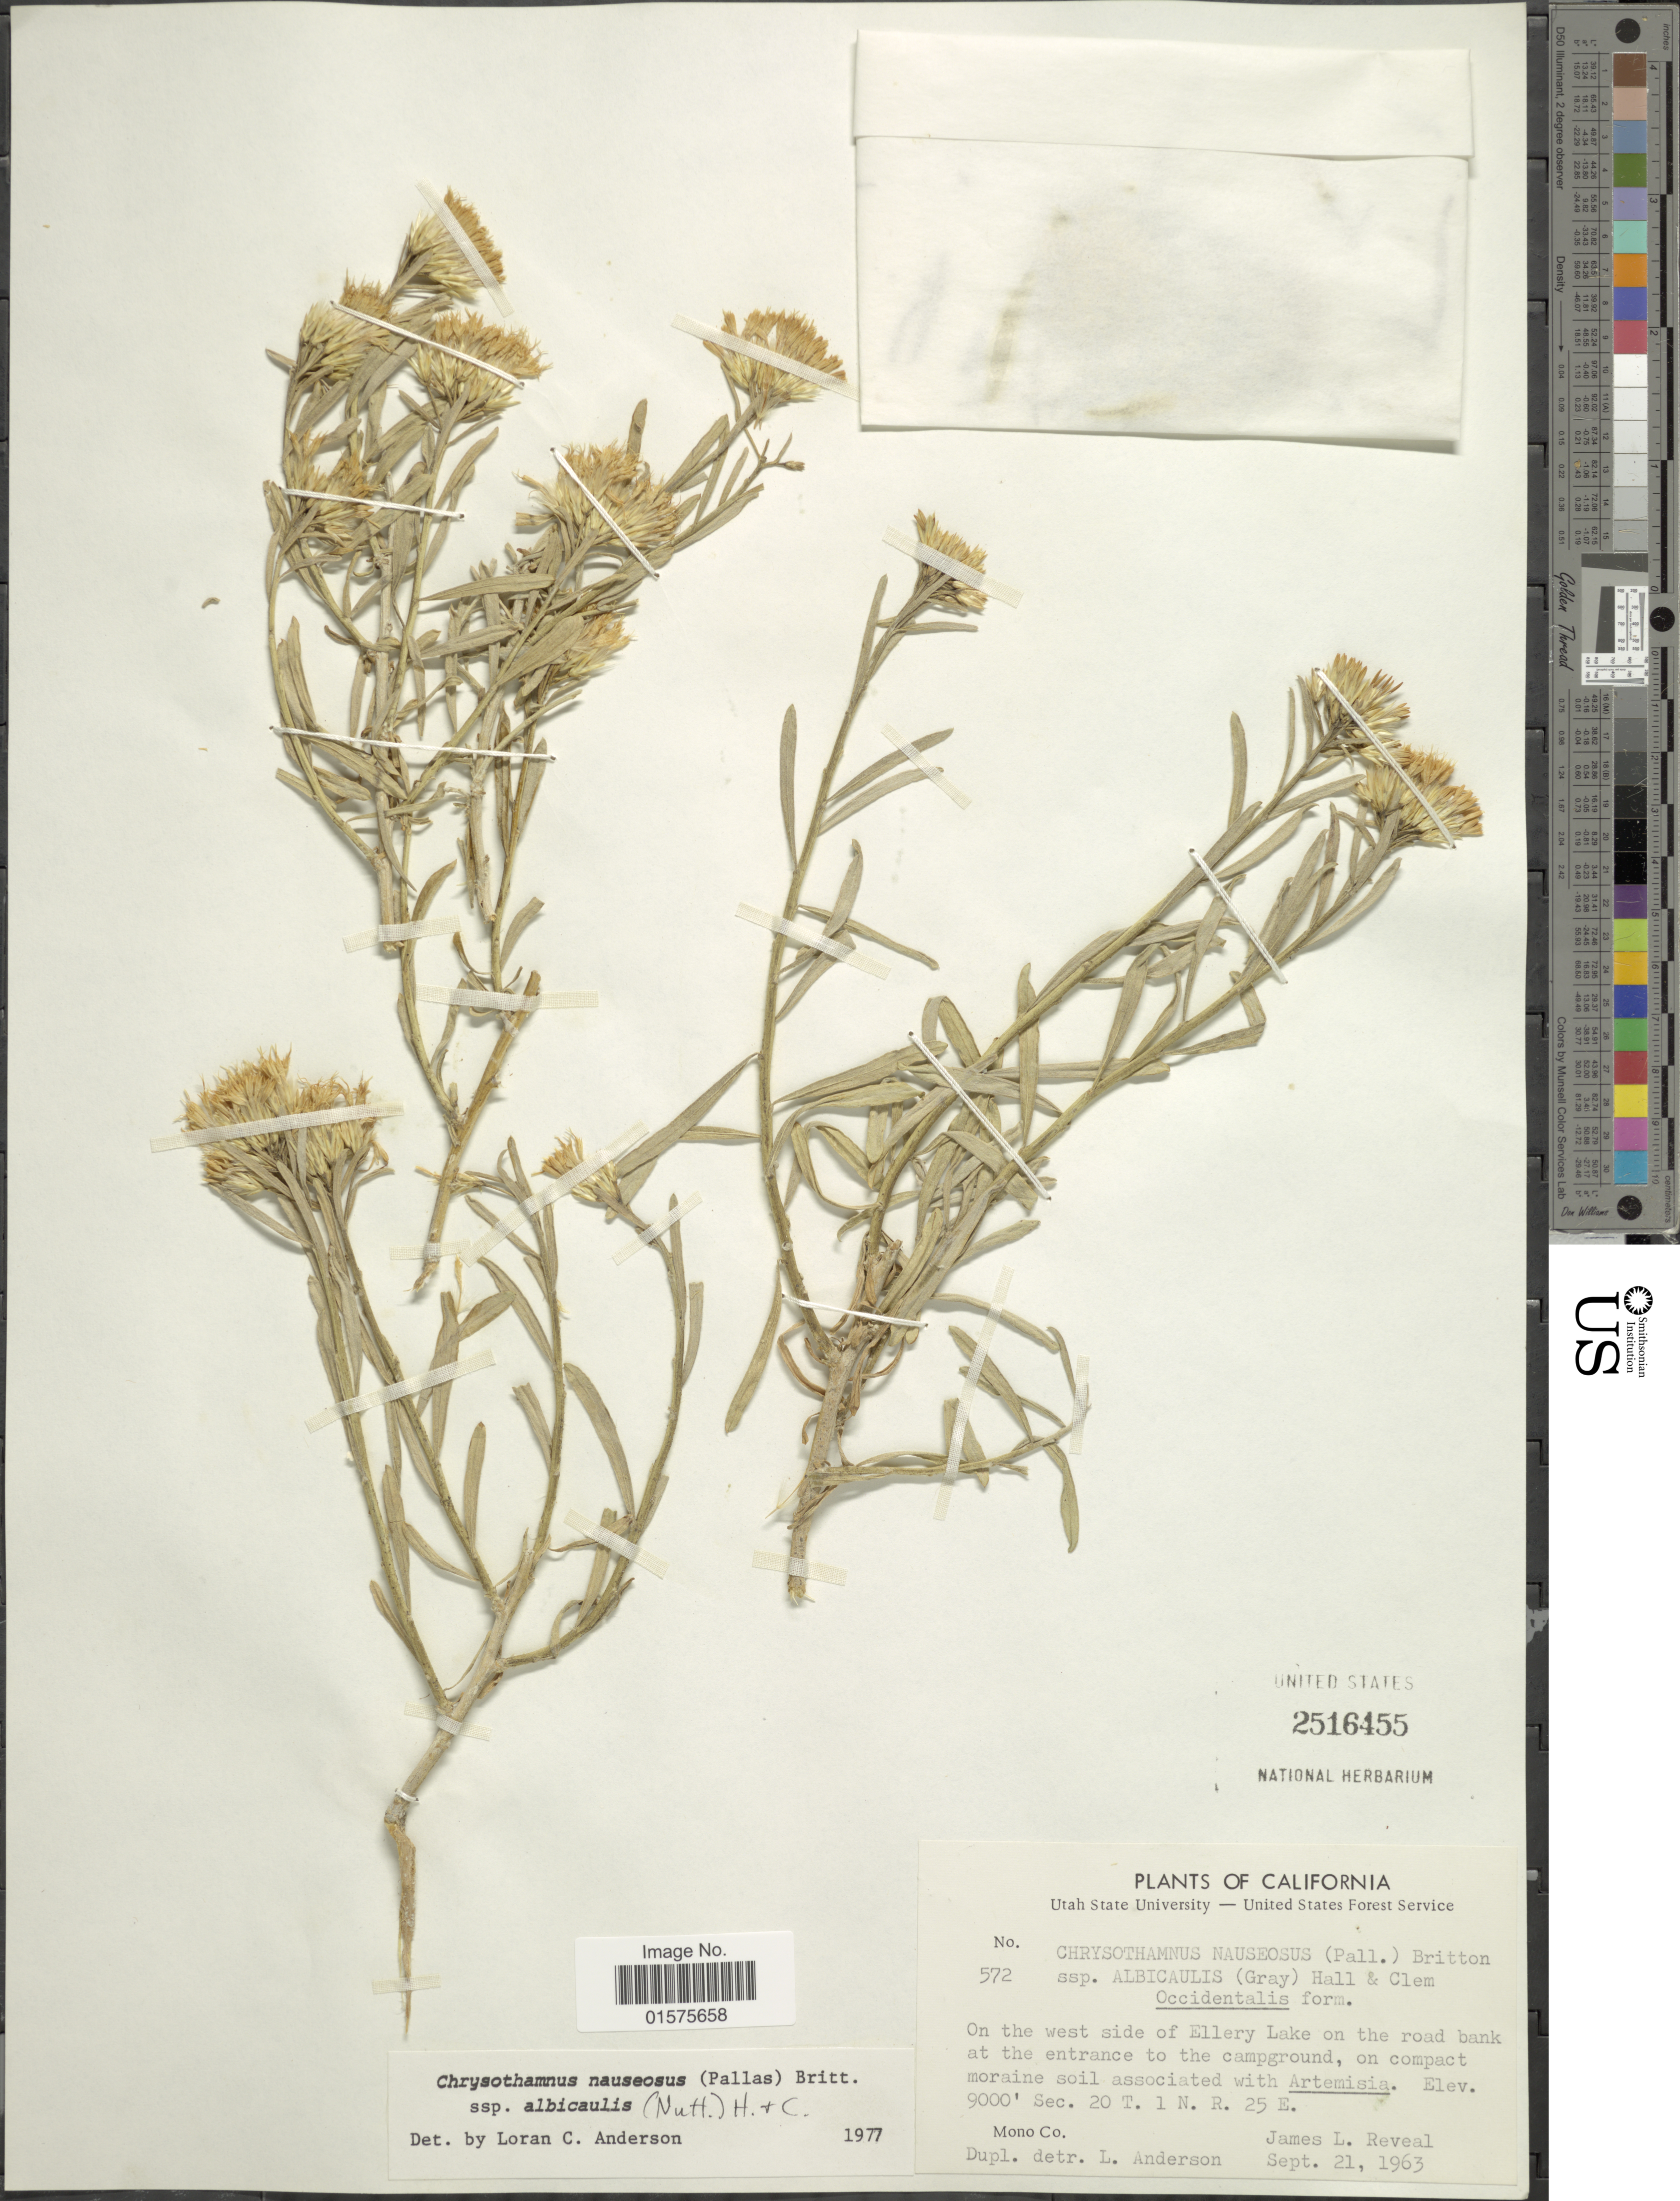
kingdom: Plantae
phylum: Tracheophyta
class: Magnoliopsida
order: Asterales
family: Asteraceae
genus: Ericameria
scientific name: Ericameria nauseosa var. speciosa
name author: (Nutt.) G.L. Nesom & G.I. Baird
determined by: Urbatsch, Lowell E., Curator (LSU), Louisiana State University (UNITED STATES)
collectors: J. L. Reveal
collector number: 572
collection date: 1963-09-21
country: United States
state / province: California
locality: On the west side of Ellery Lake on the road bank at the entrance to the campground. Sec. 20 T. 1 N. R. 25 E.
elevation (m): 2743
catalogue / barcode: US 2516455